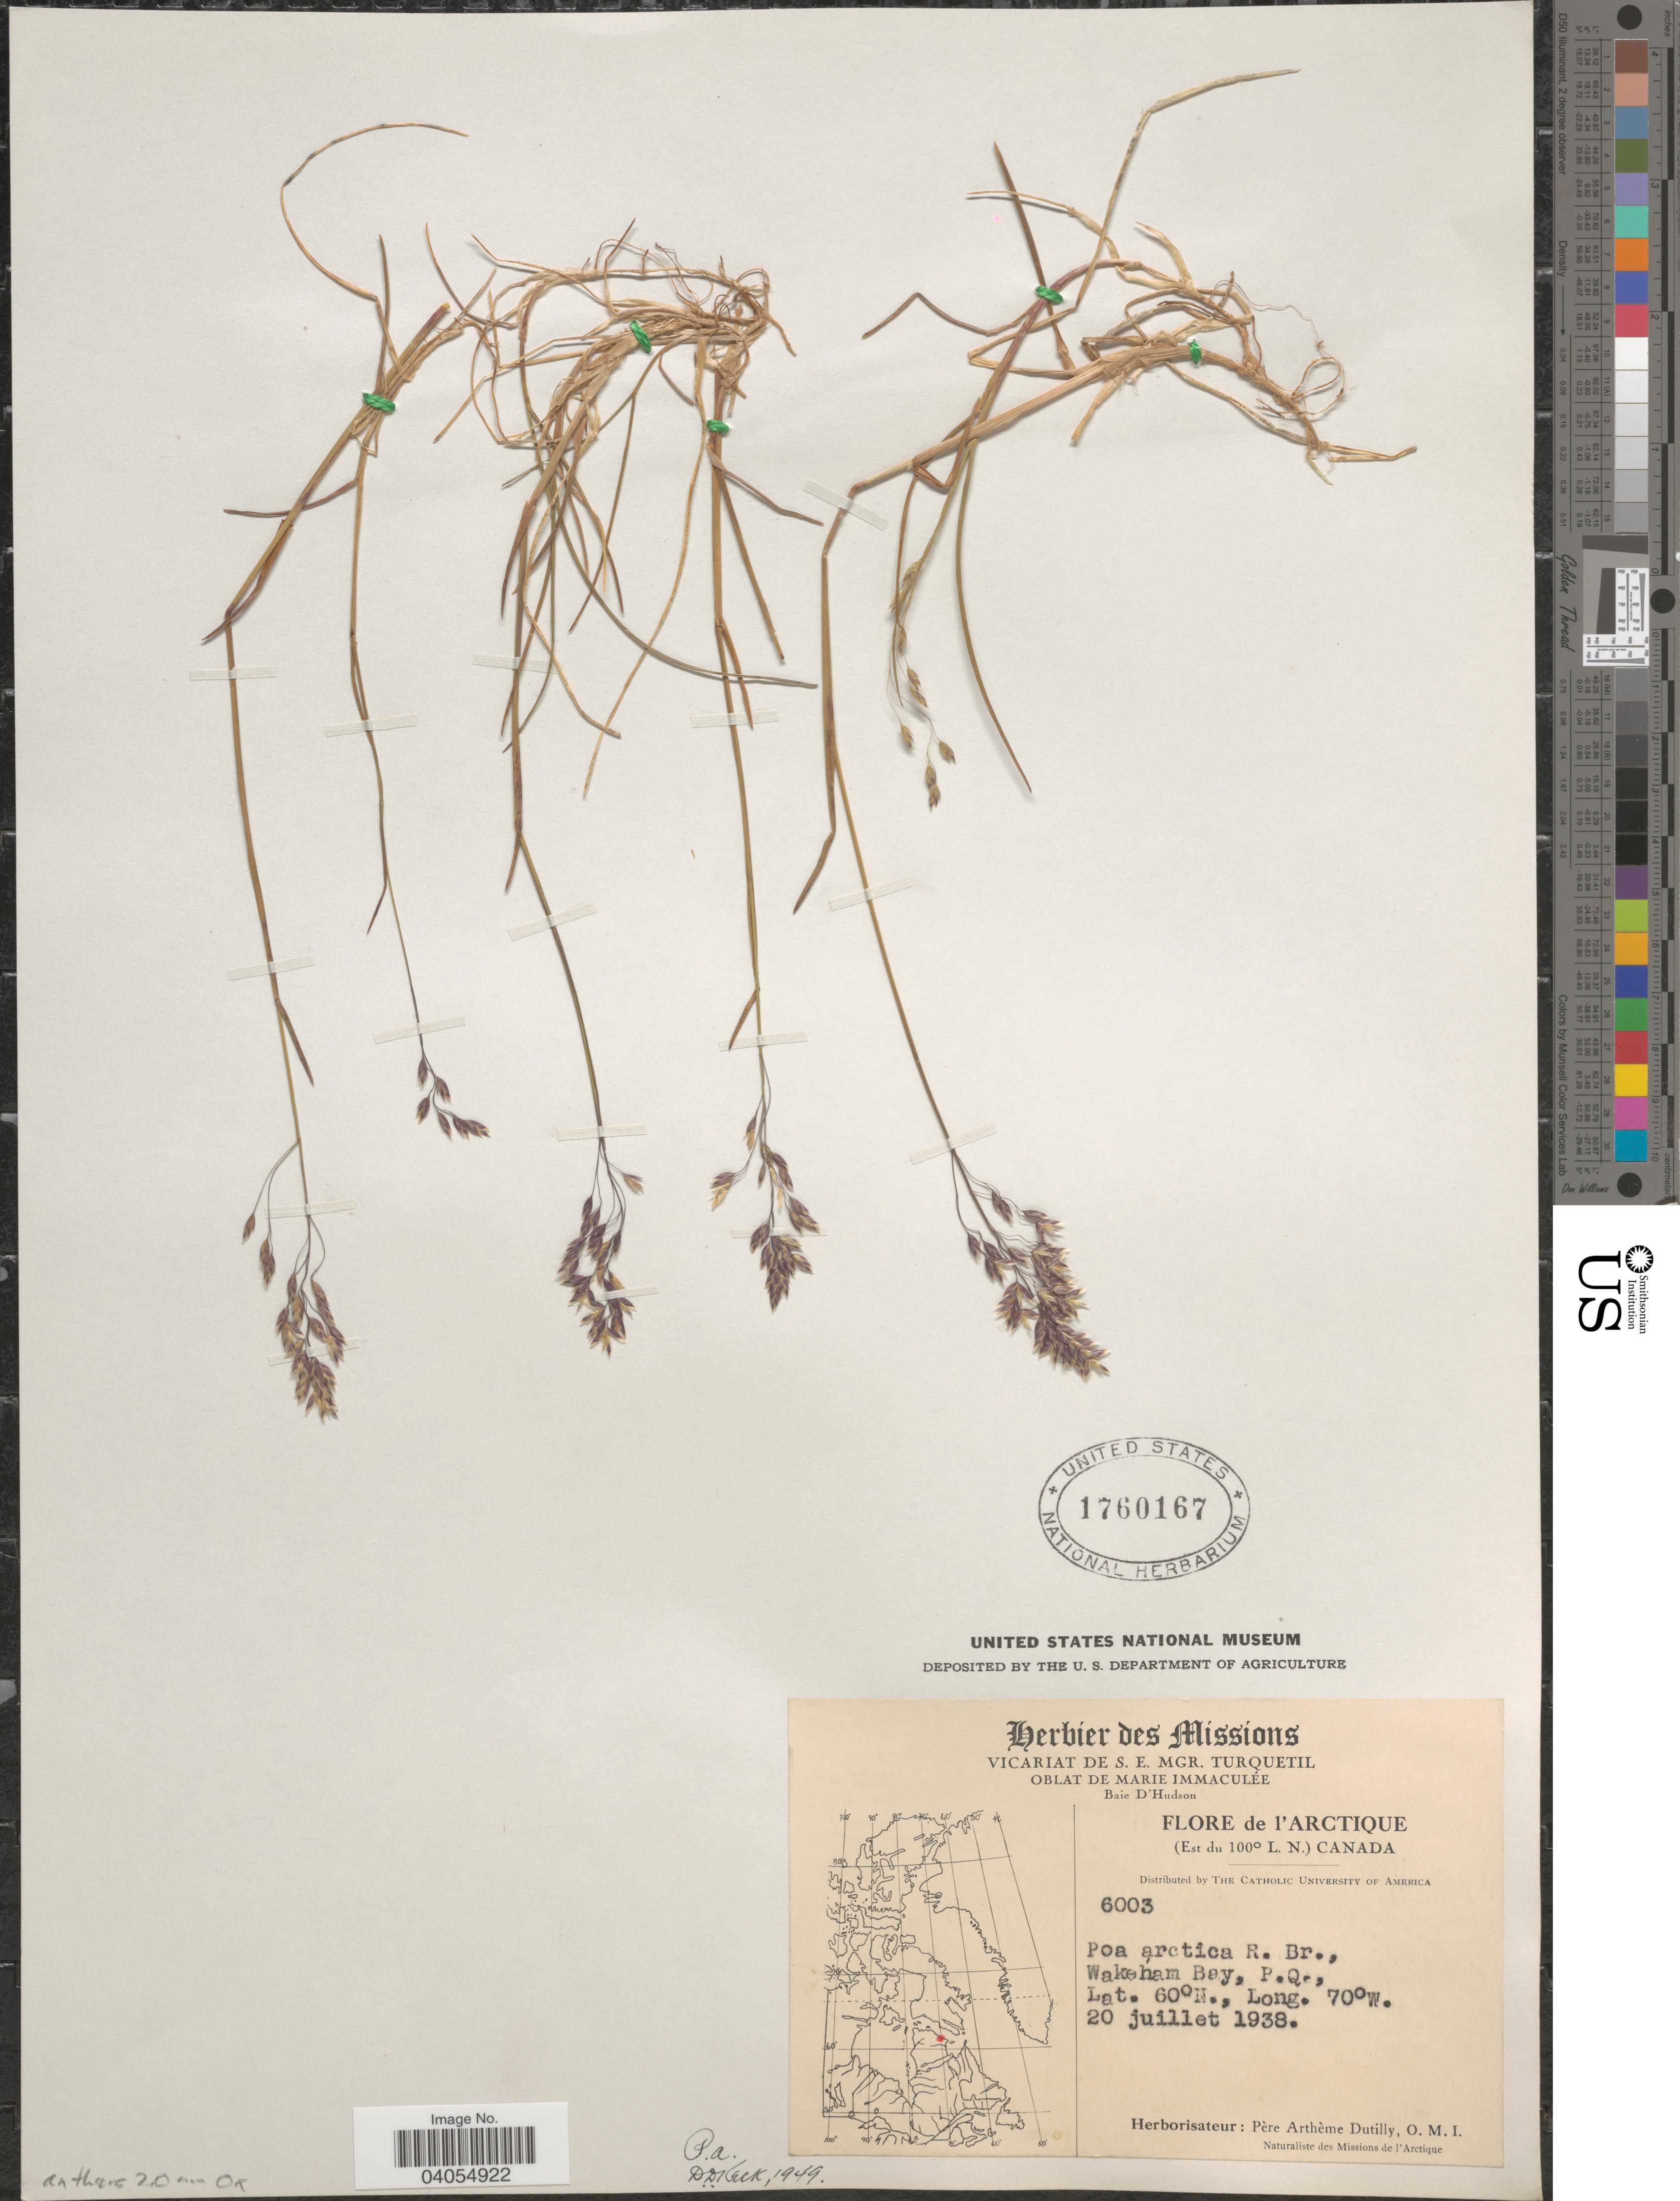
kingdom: Plantae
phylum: Tracheophyta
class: Liliopsida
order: Poales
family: Poaceae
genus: Poa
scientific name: Poa arctica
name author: R. Br.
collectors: P. Dutilly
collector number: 6003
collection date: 1938-07-20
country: Canada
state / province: Quebec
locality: Arctique (Est du 100° L. N.) Wakeham Bay, P. Q.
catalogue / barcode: US 1760167